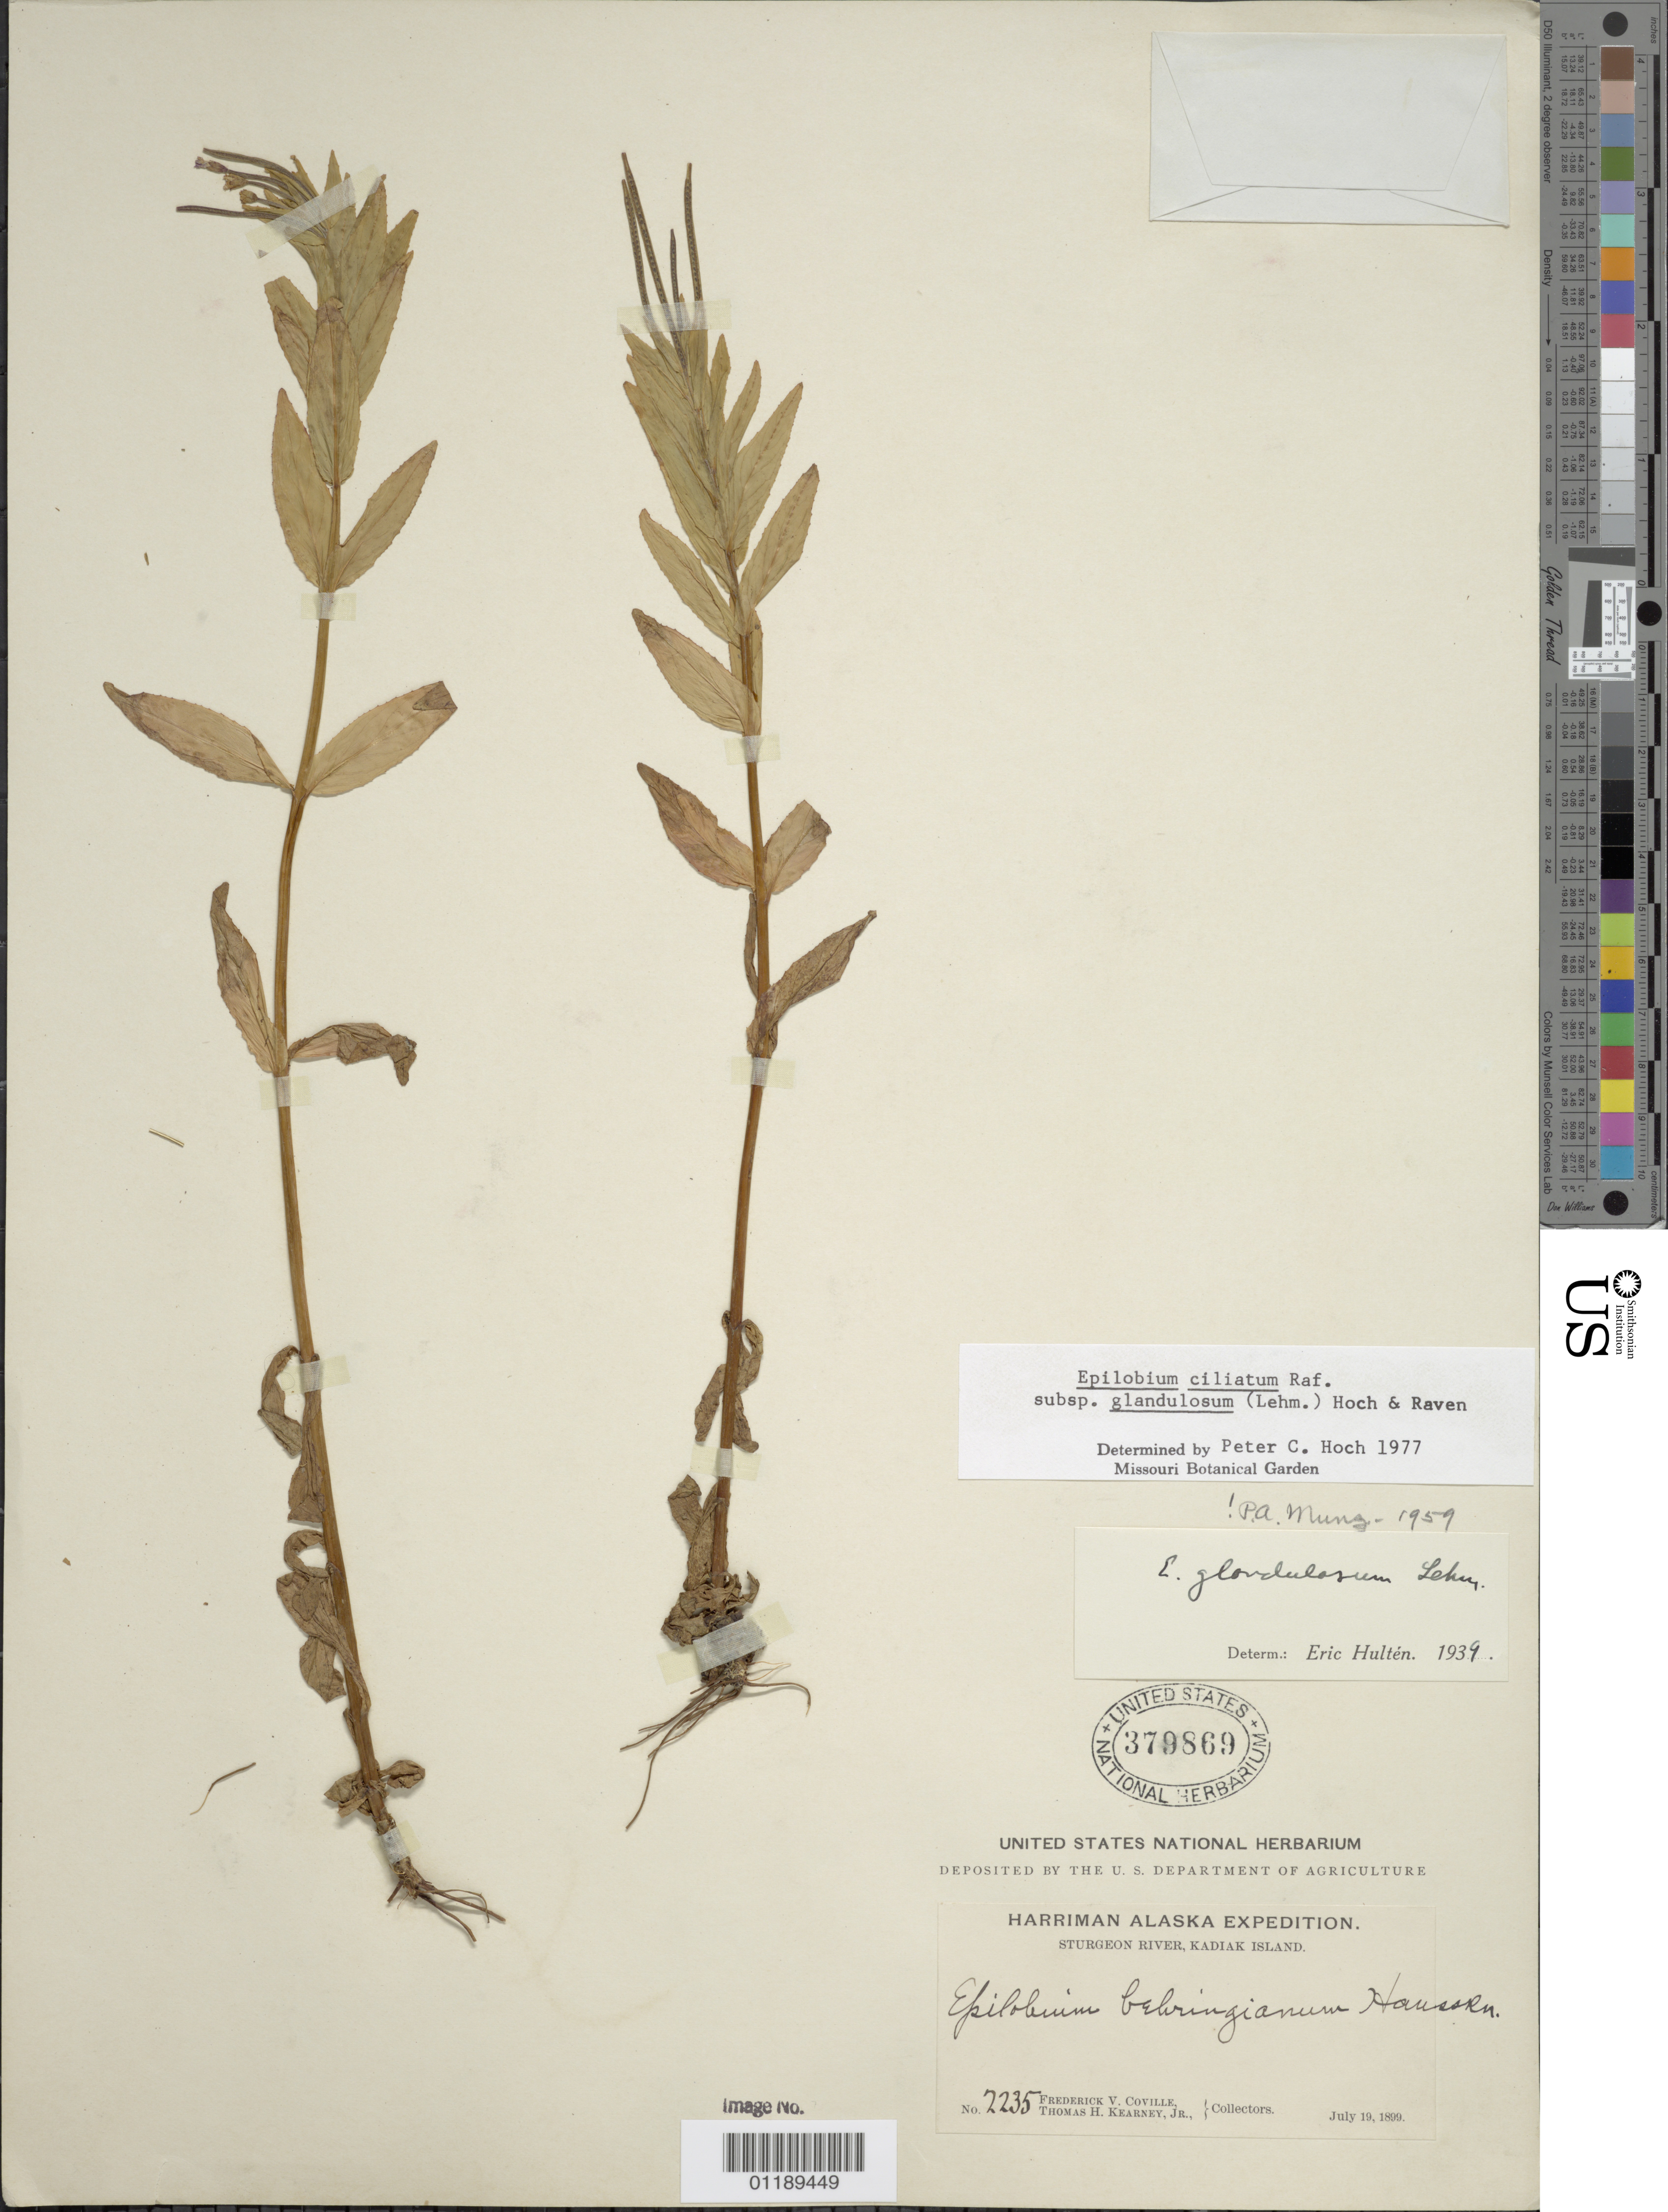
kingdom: Plantae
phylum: Tracheophyta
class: Magnoliopsida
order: Myrtales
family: Onagraceae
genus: Epilobium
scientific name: Epilobium ciliatum subsp. glandulosum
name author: (Lehm.) Hoch & P.H. Raven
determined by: Hoch, P. C.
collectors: F. V. Coville & T. H. Kearney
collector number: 2235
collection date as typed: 19 Jul 1899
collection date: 1899-07-19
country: United States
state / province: Alaska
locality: Sturgeon River, Kodiak Island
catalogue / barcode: US 379869